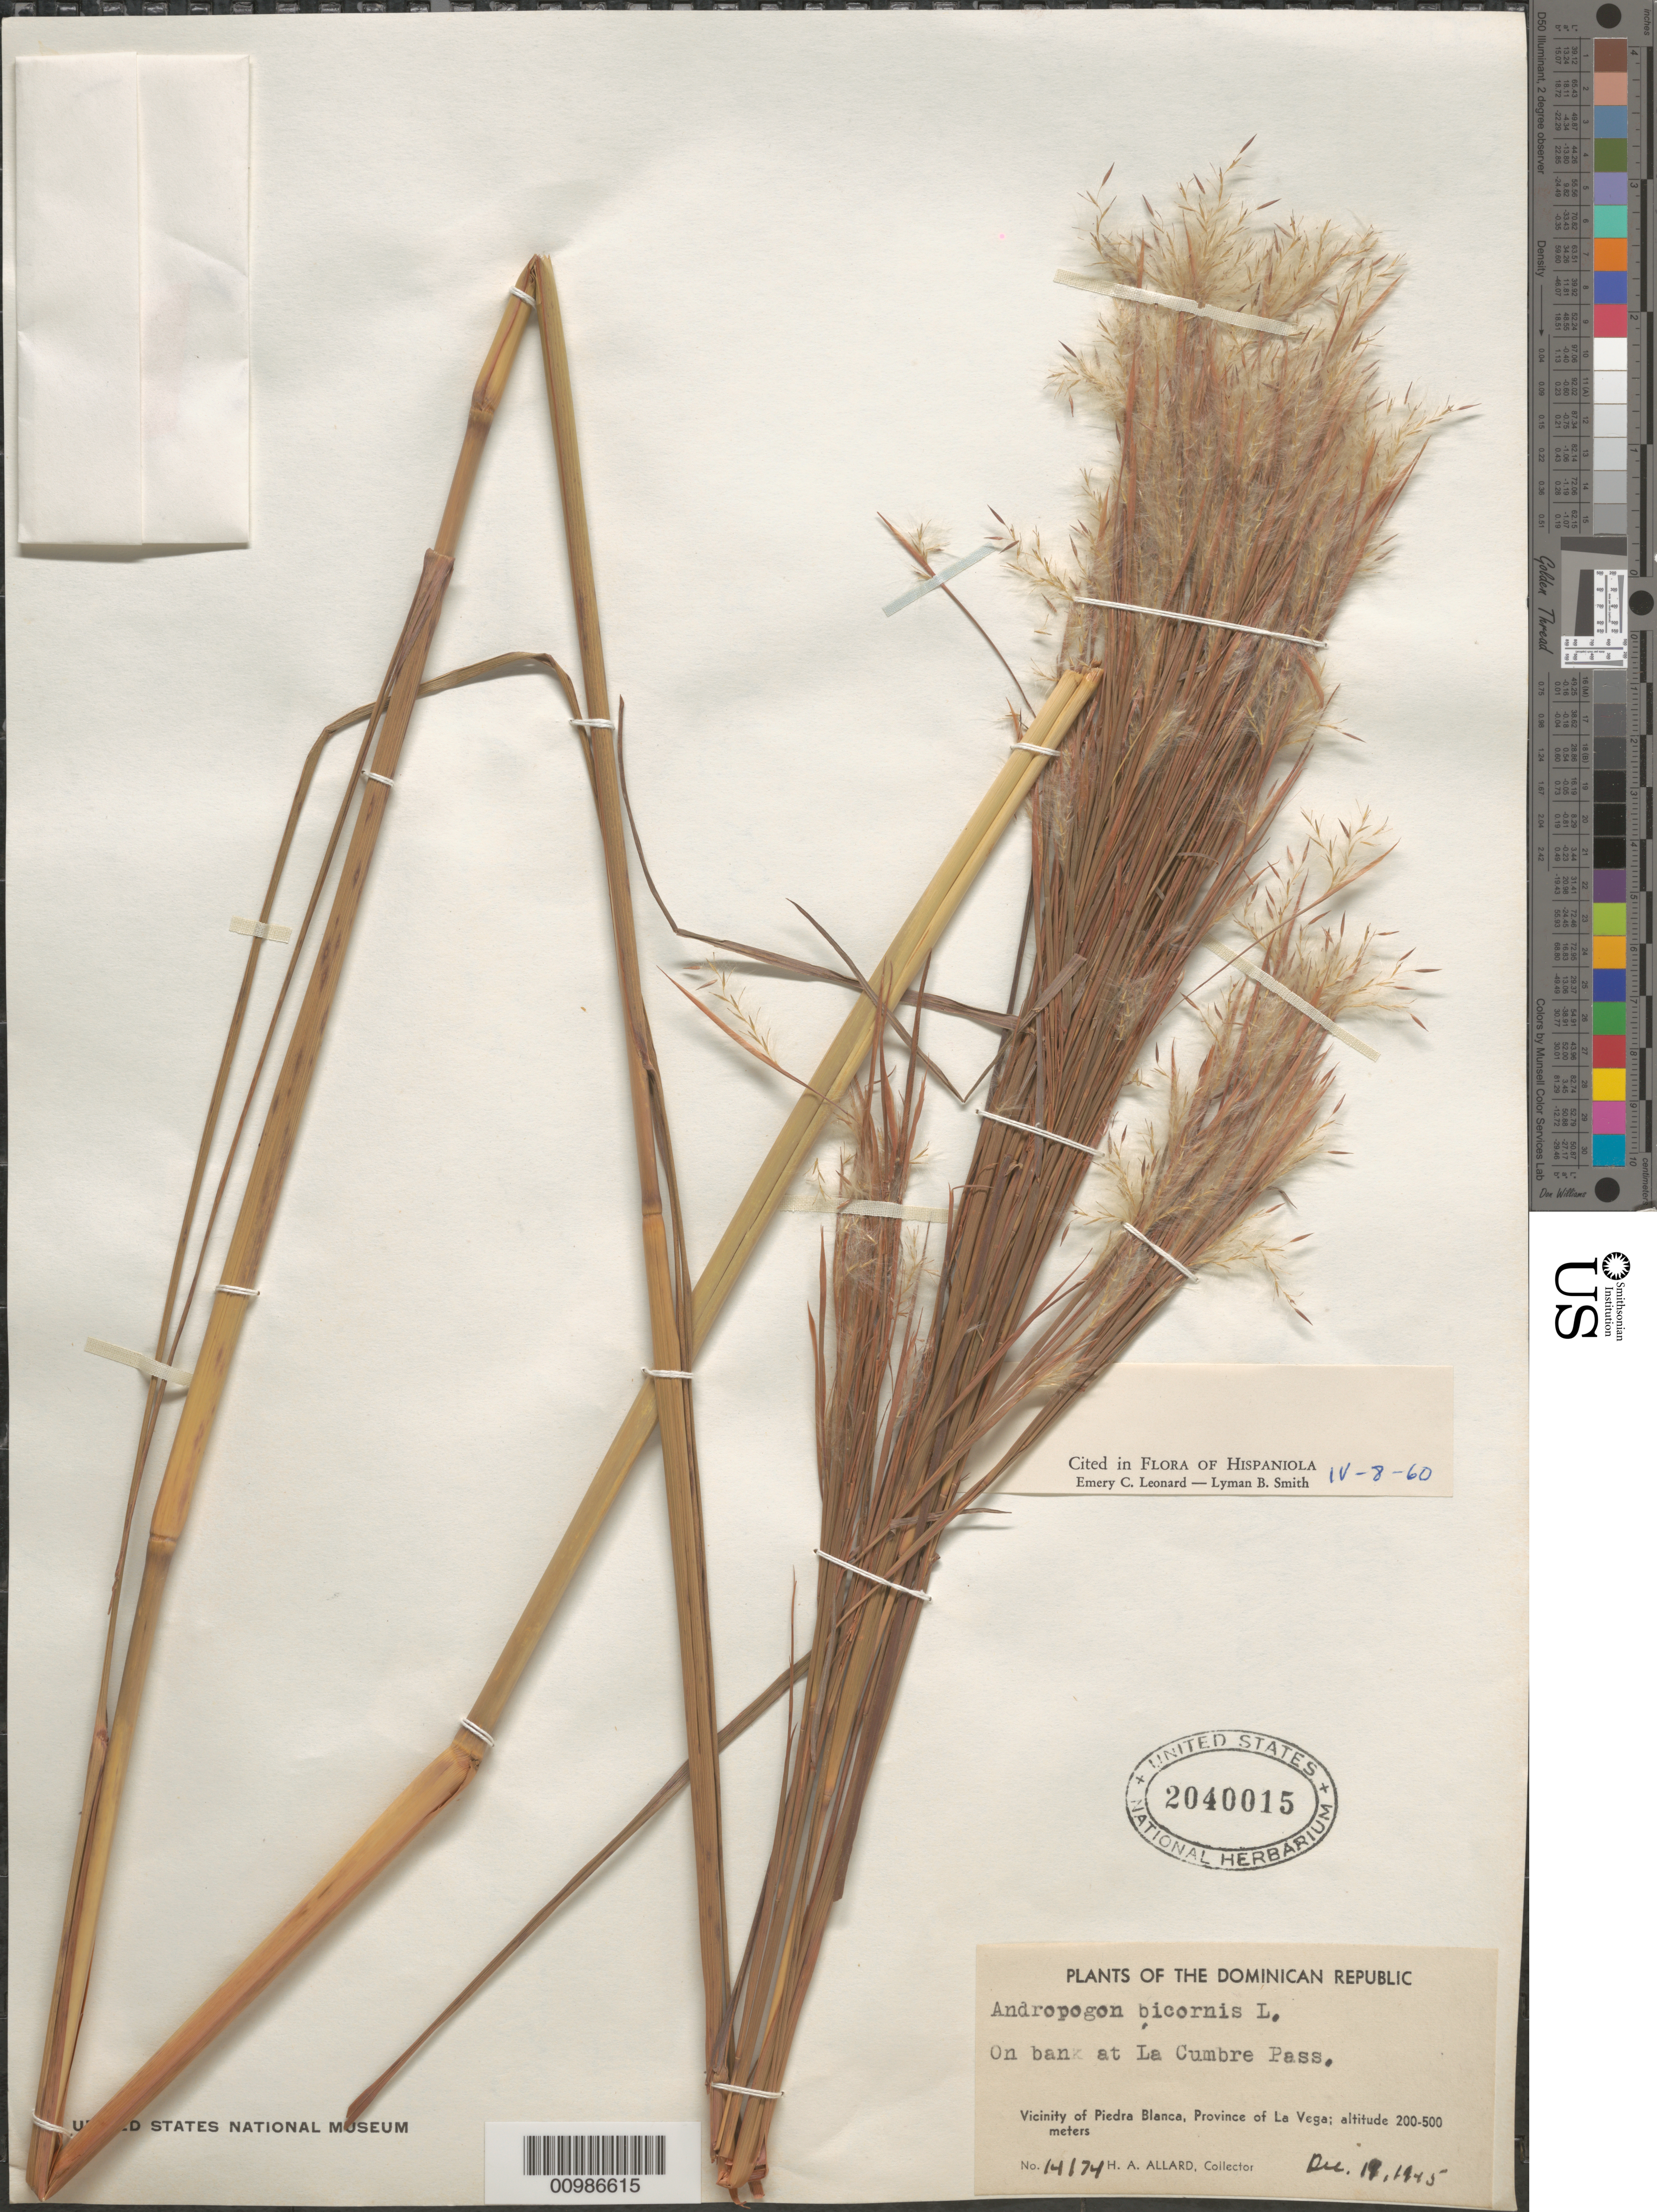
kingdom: Plantae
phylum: Tracheophyta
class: Liliopsida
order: Poales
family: Poaceae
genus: Andropogon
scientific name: Andropogon bicornis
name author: L.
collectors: H. A. Allard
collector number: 14174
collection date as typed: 19 Dec 1945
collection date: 1945-12-19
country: Dominican Republic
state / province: Monseñor Nouel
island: Hispaniola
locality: near city of Piedra Blanca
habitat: on bank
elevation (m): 200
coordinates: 0 N, 0 E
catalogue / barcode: US 2040015